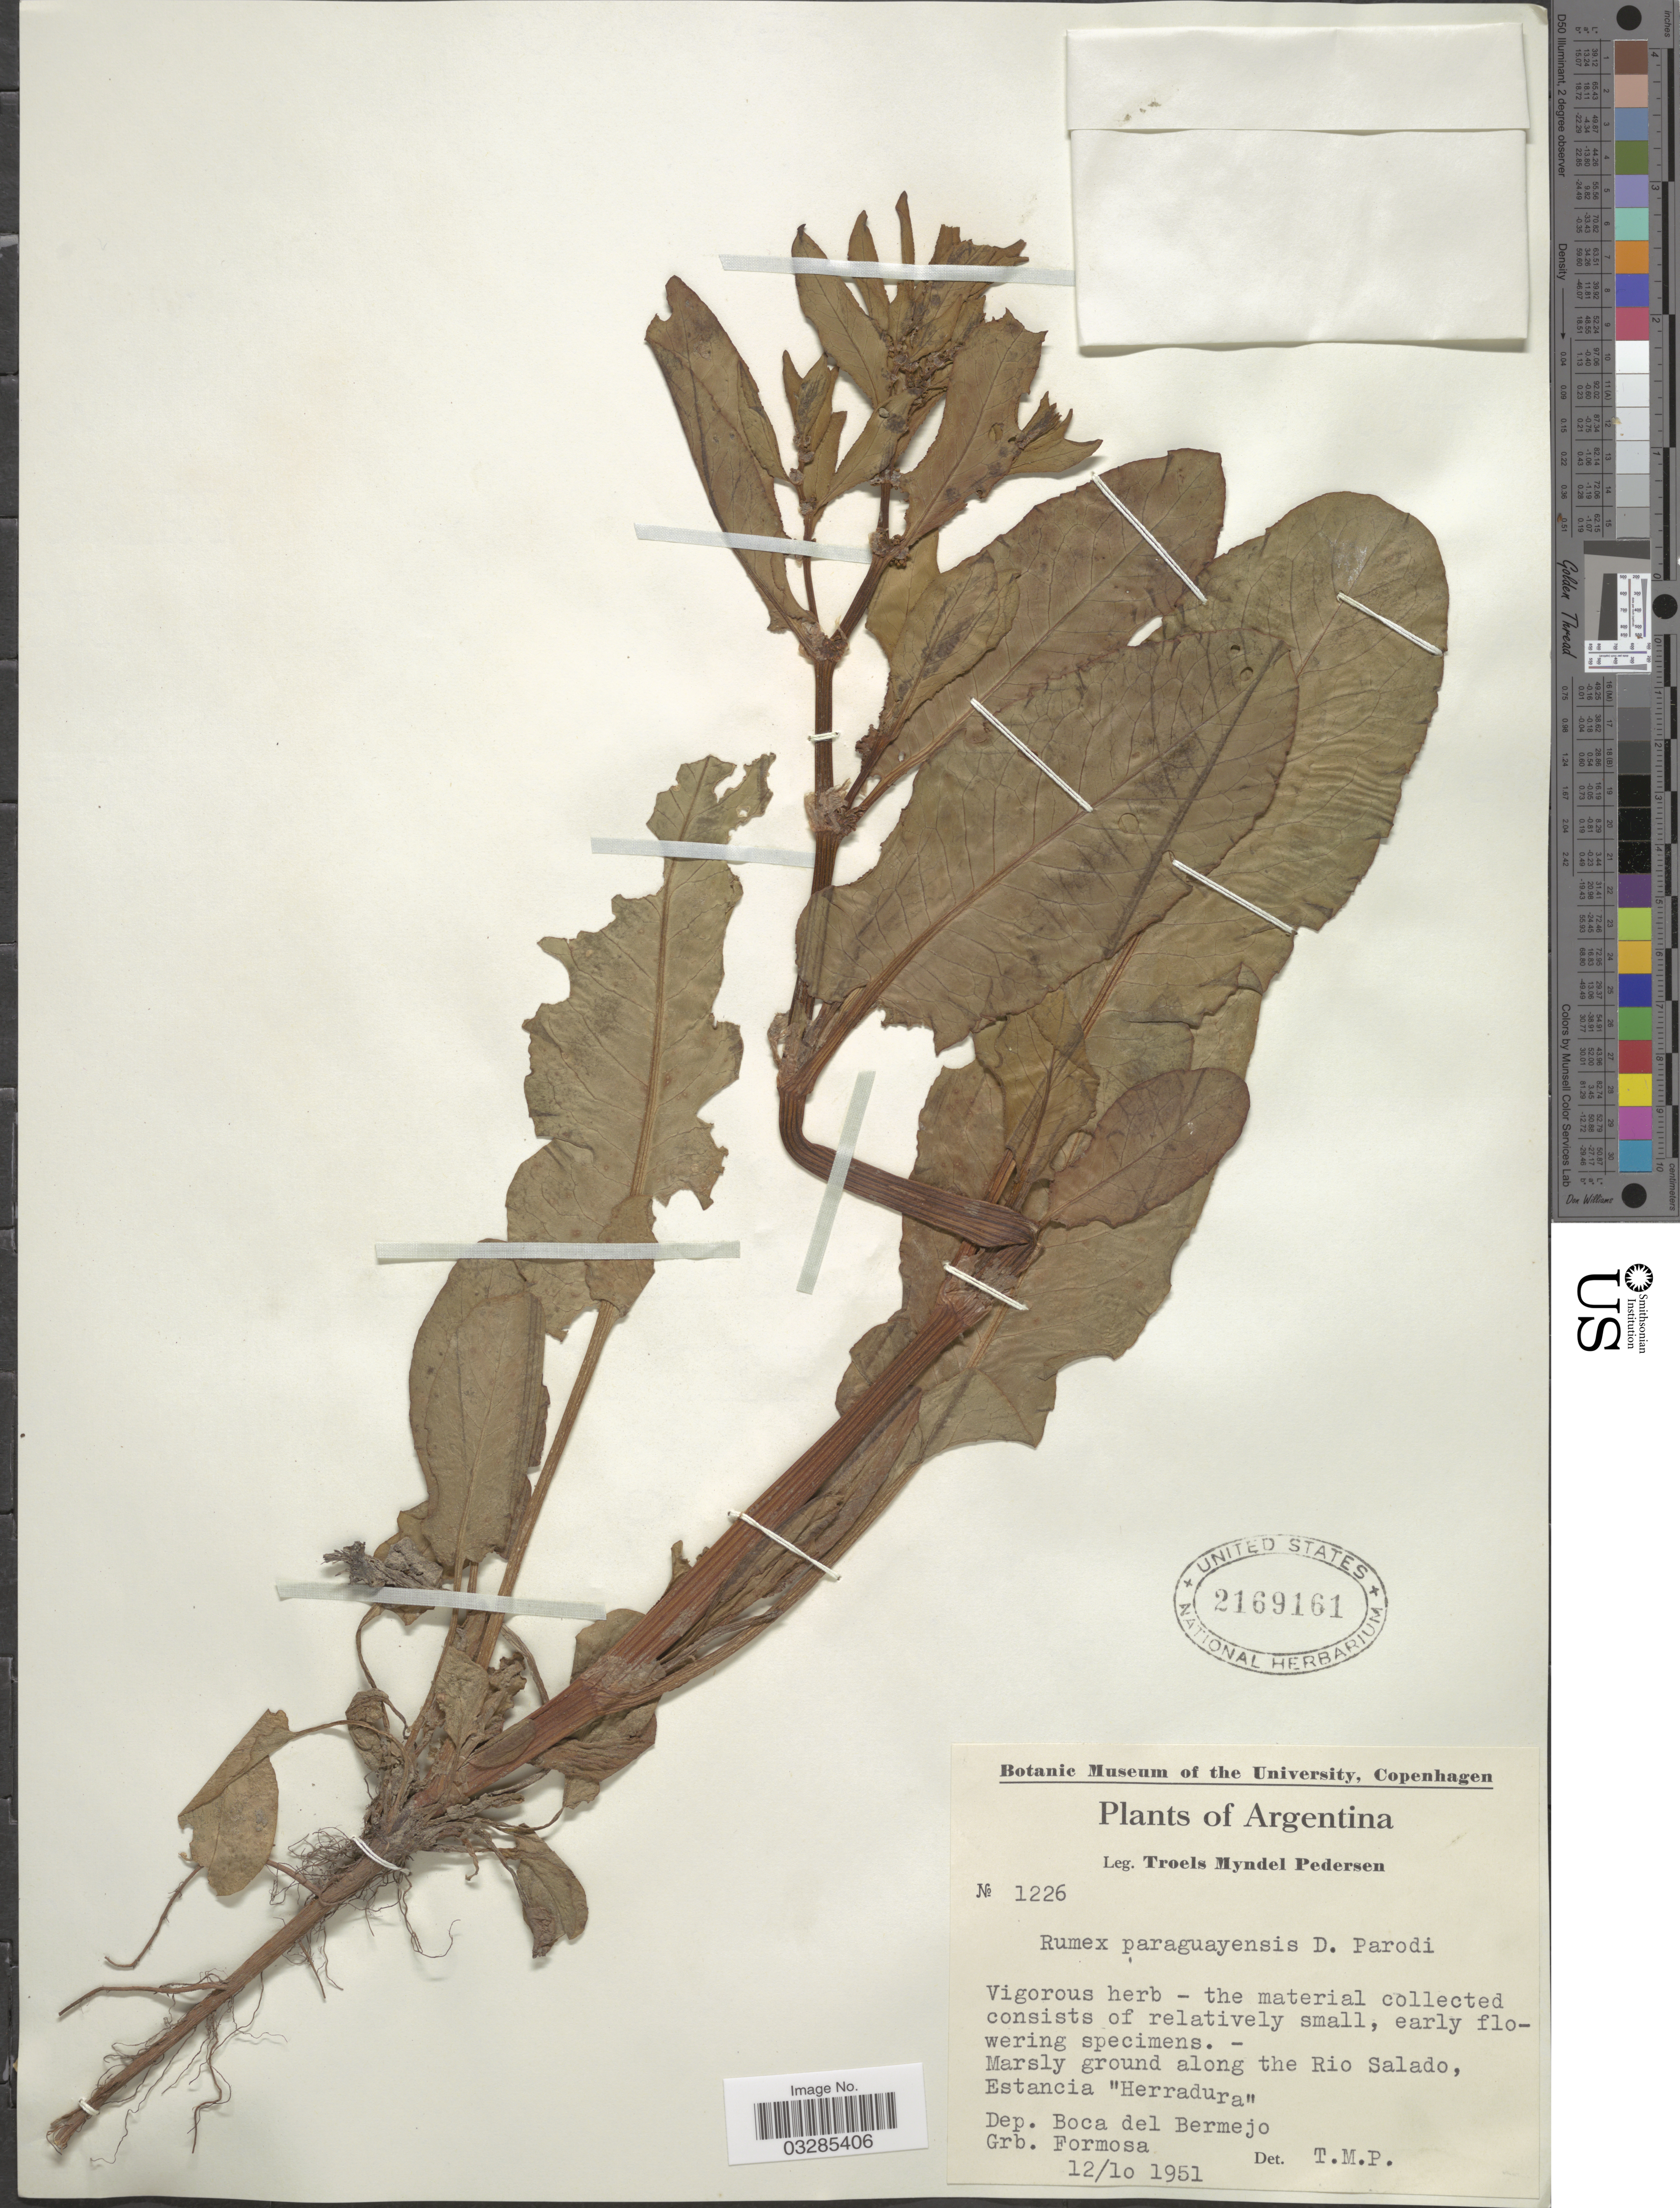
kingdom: Plantae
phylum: Tracheophyta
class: Magnoliopsida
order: Caryophyllales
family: Polygonaceae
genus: Rumex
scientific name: Rumex paraguayensis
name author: Parodi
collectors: T. Pederson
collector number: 1226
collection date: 1951-10-12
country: Argentina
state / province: Formosa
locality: Marsly ground along the Rio Salado, Estancia "Herradura". Dep. Boca del Bermejo. Grb. Formosa.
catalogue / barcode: US 2169161